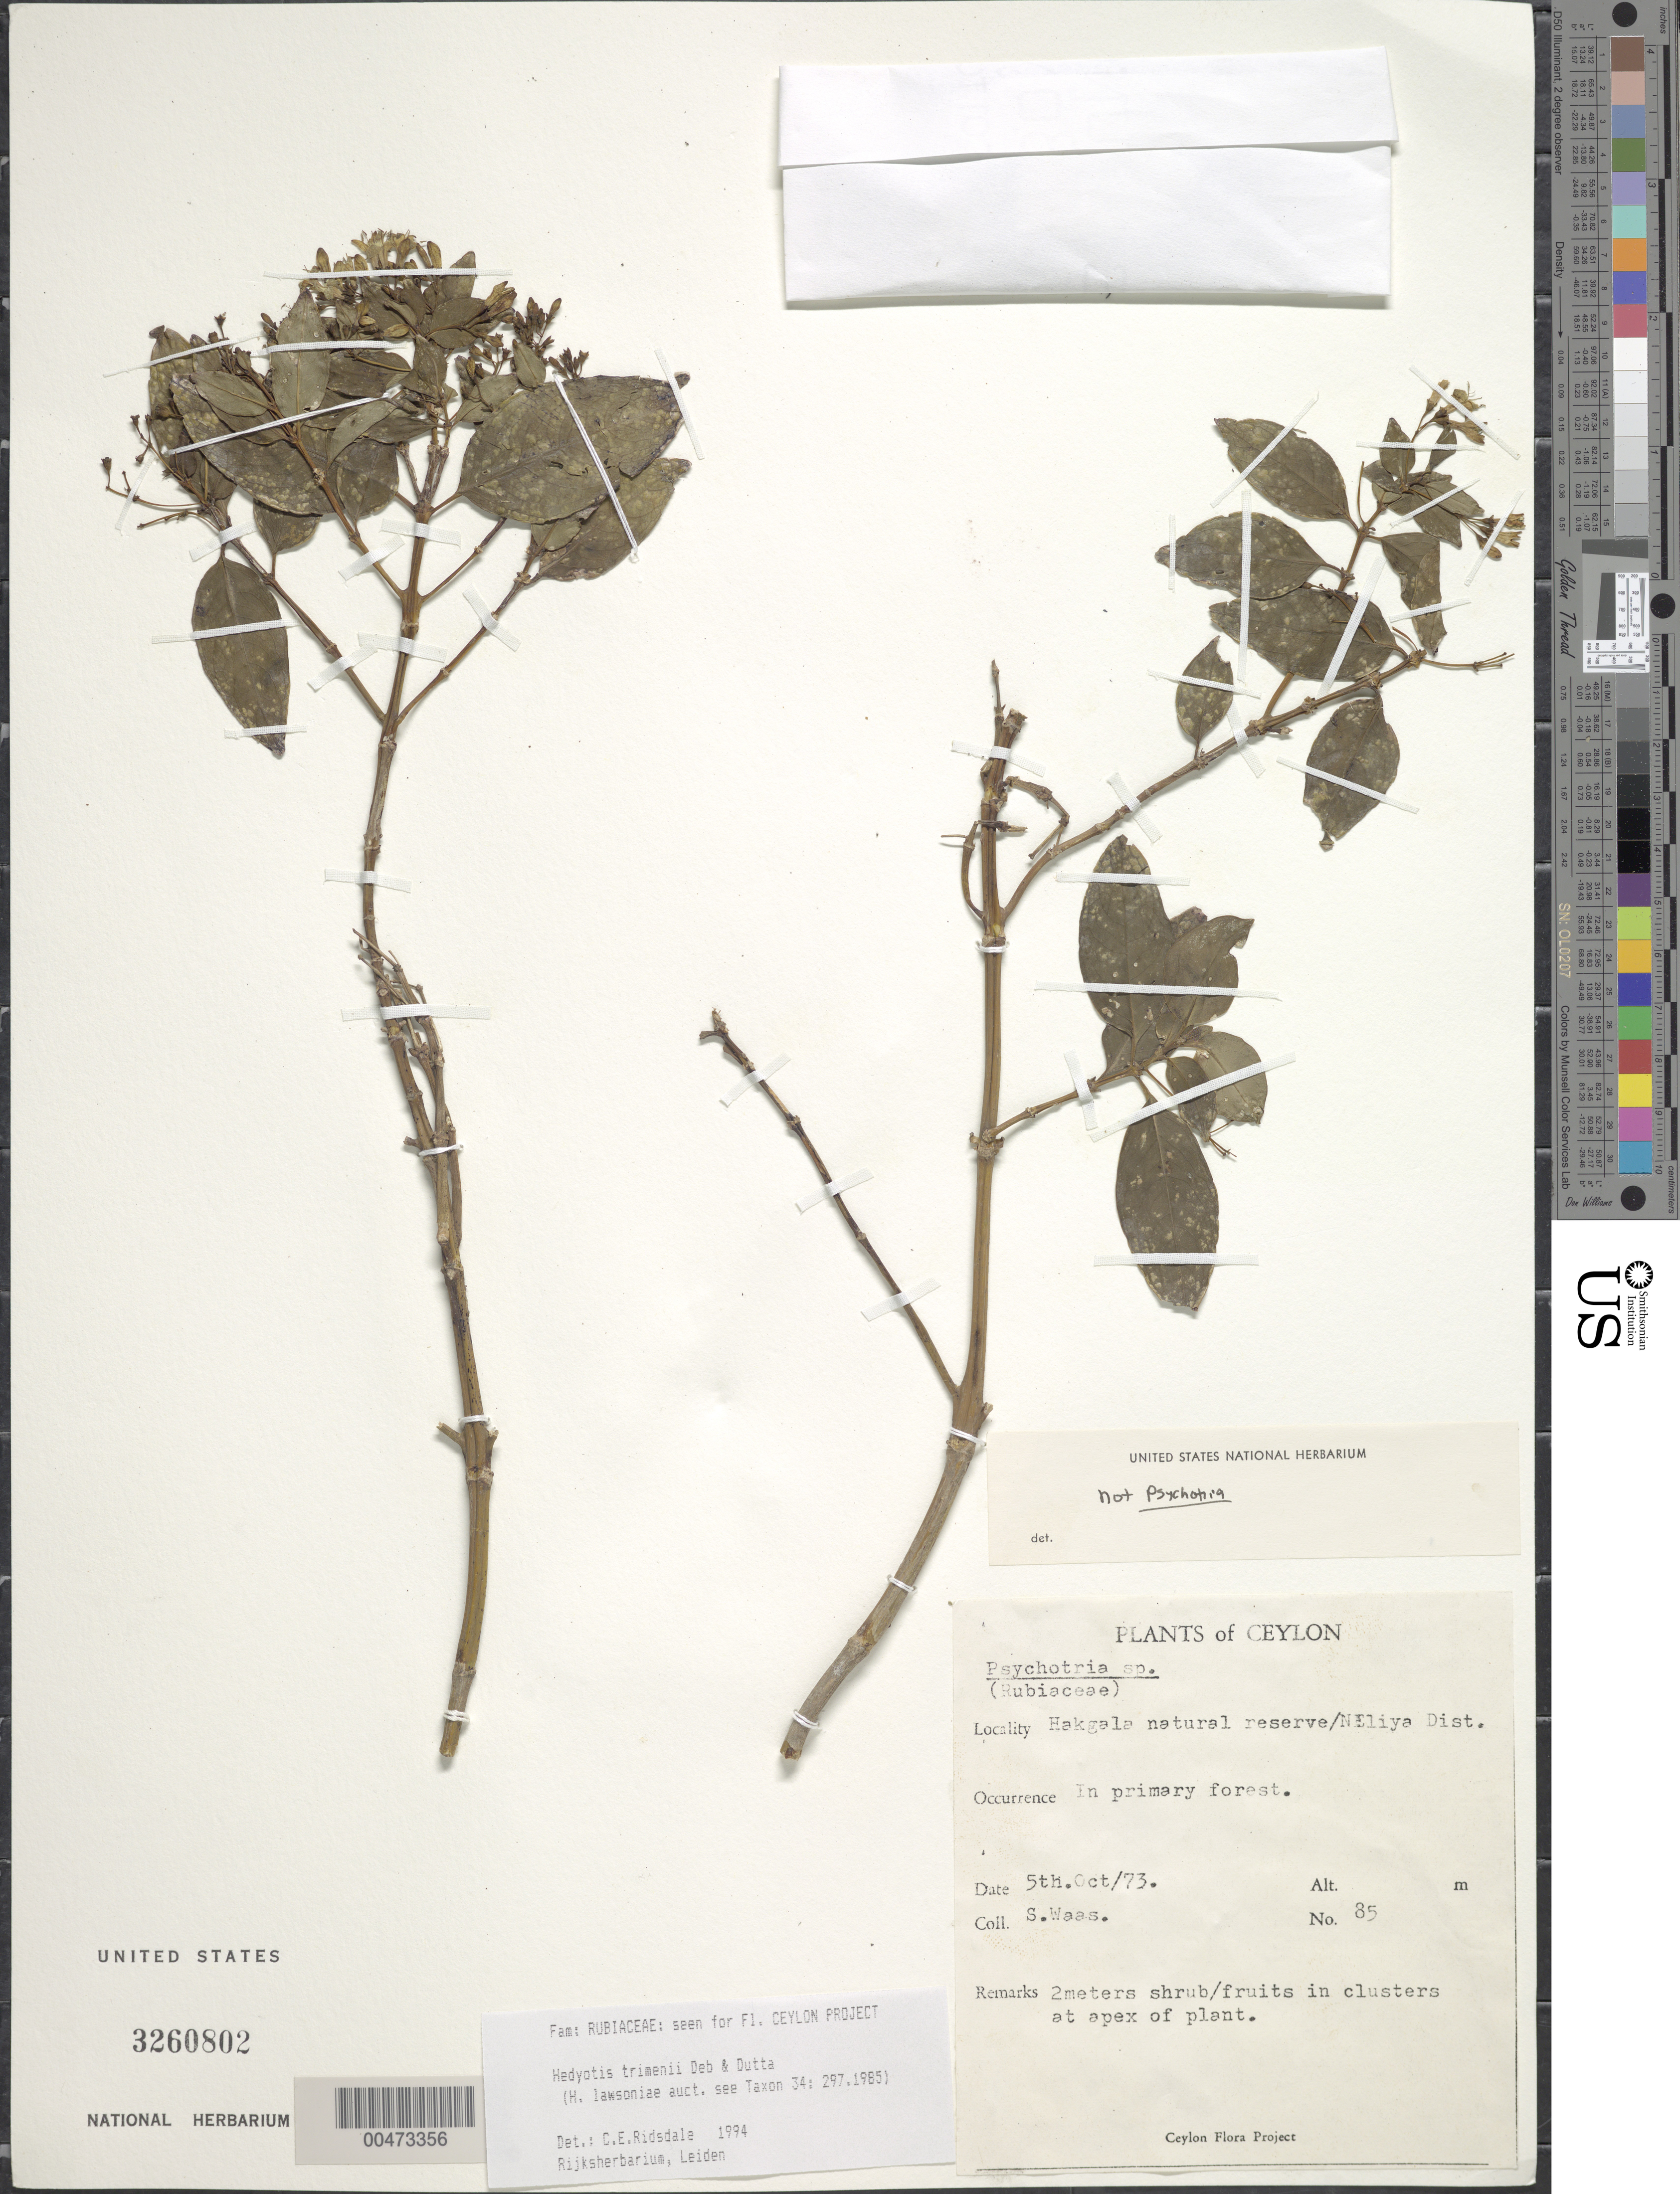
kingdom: Plantae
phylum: Tracheophyta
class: Magnoliopsida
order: Gentianales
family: Rubiaceae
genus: Hedyotis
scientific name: Hedyotis trimenii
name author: Deb & R. Dutta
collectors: S. Waas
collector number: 85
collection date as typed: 05 Oct 1973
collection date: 1973-10-05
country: Sri Lanka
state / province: Central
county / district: Nuwara Eliya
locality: Hakgala Nature Reserve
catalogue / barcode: US 3260802